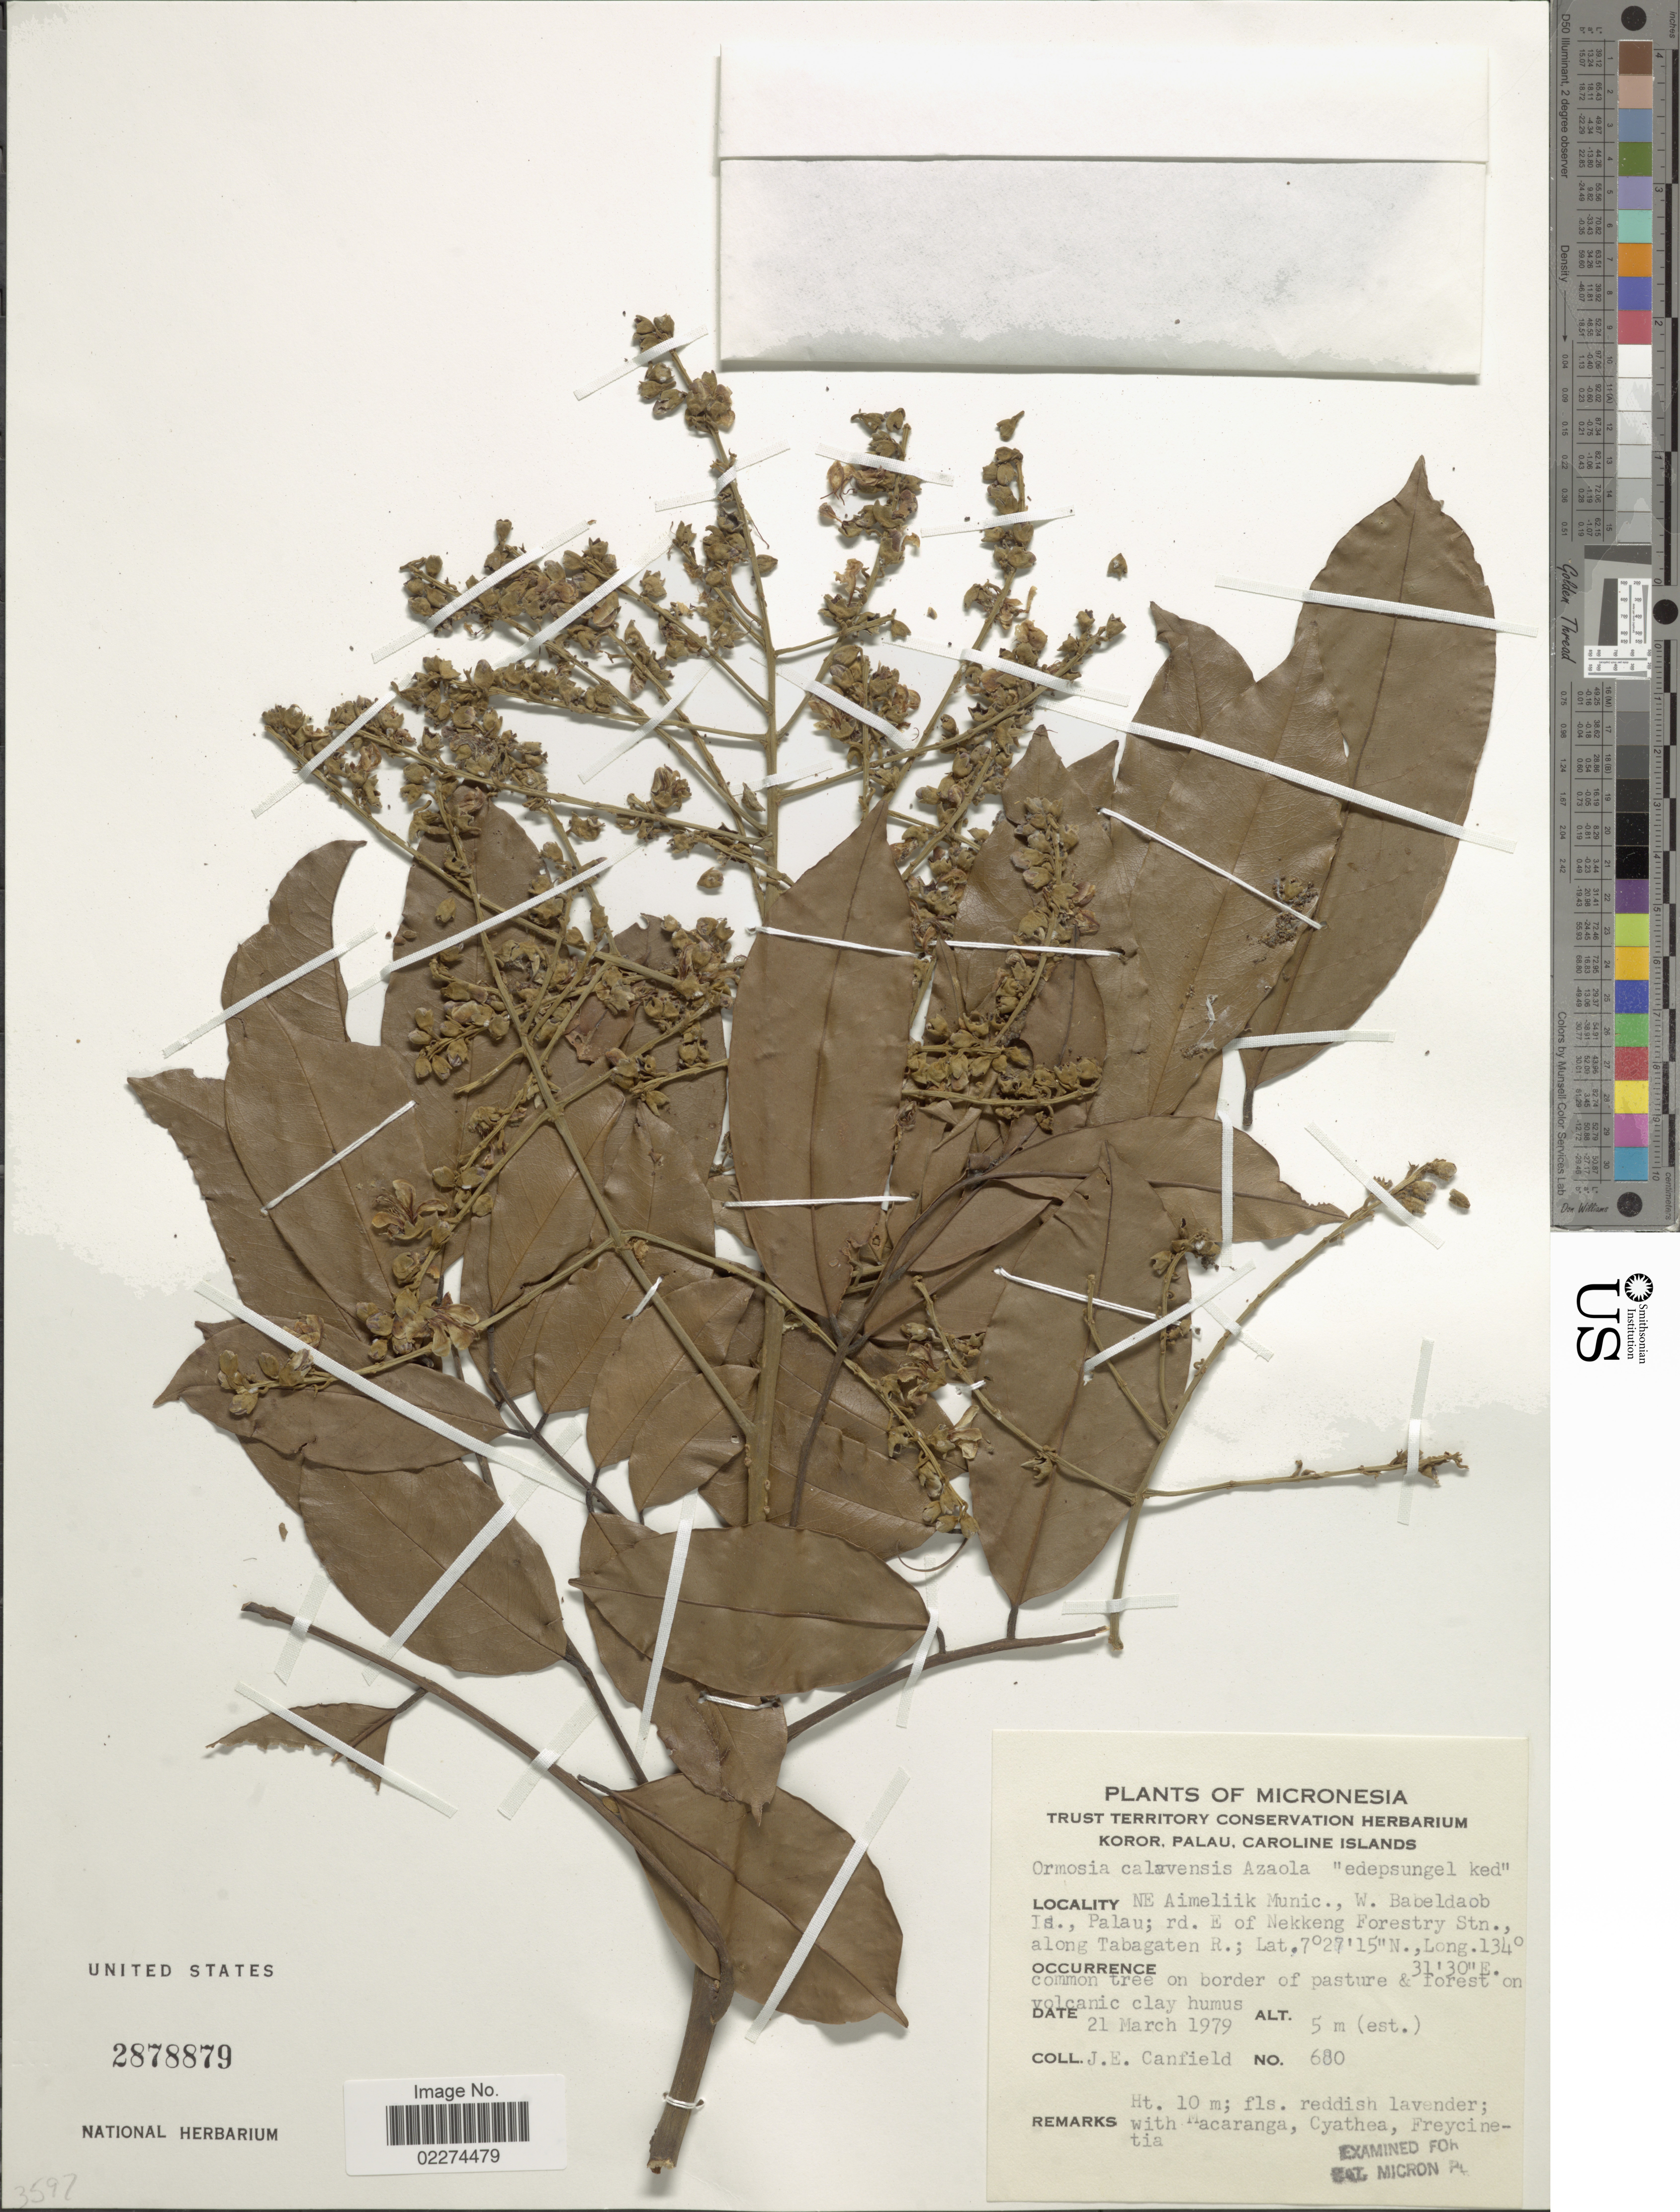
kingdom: Plantae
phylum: Tracheophyta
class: Magnoliopsida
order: Fabales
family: Fabaceae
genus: Ormosia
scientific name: Ormosia ormondii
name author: (F. Muell.) Merr.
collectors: J. E. Canfield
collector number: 680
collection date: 1979-03-21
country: Palau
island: Babeldaob [Babelthuap]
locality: Micronesia, Koror, Palau, Caroline Islands, NE Aimeliik Munic., W. Babeldaob Is., Palau, rd. E of Nekkeng Forestry Stn., along Tabagaten R.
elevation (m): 5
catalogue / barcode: US 2878879